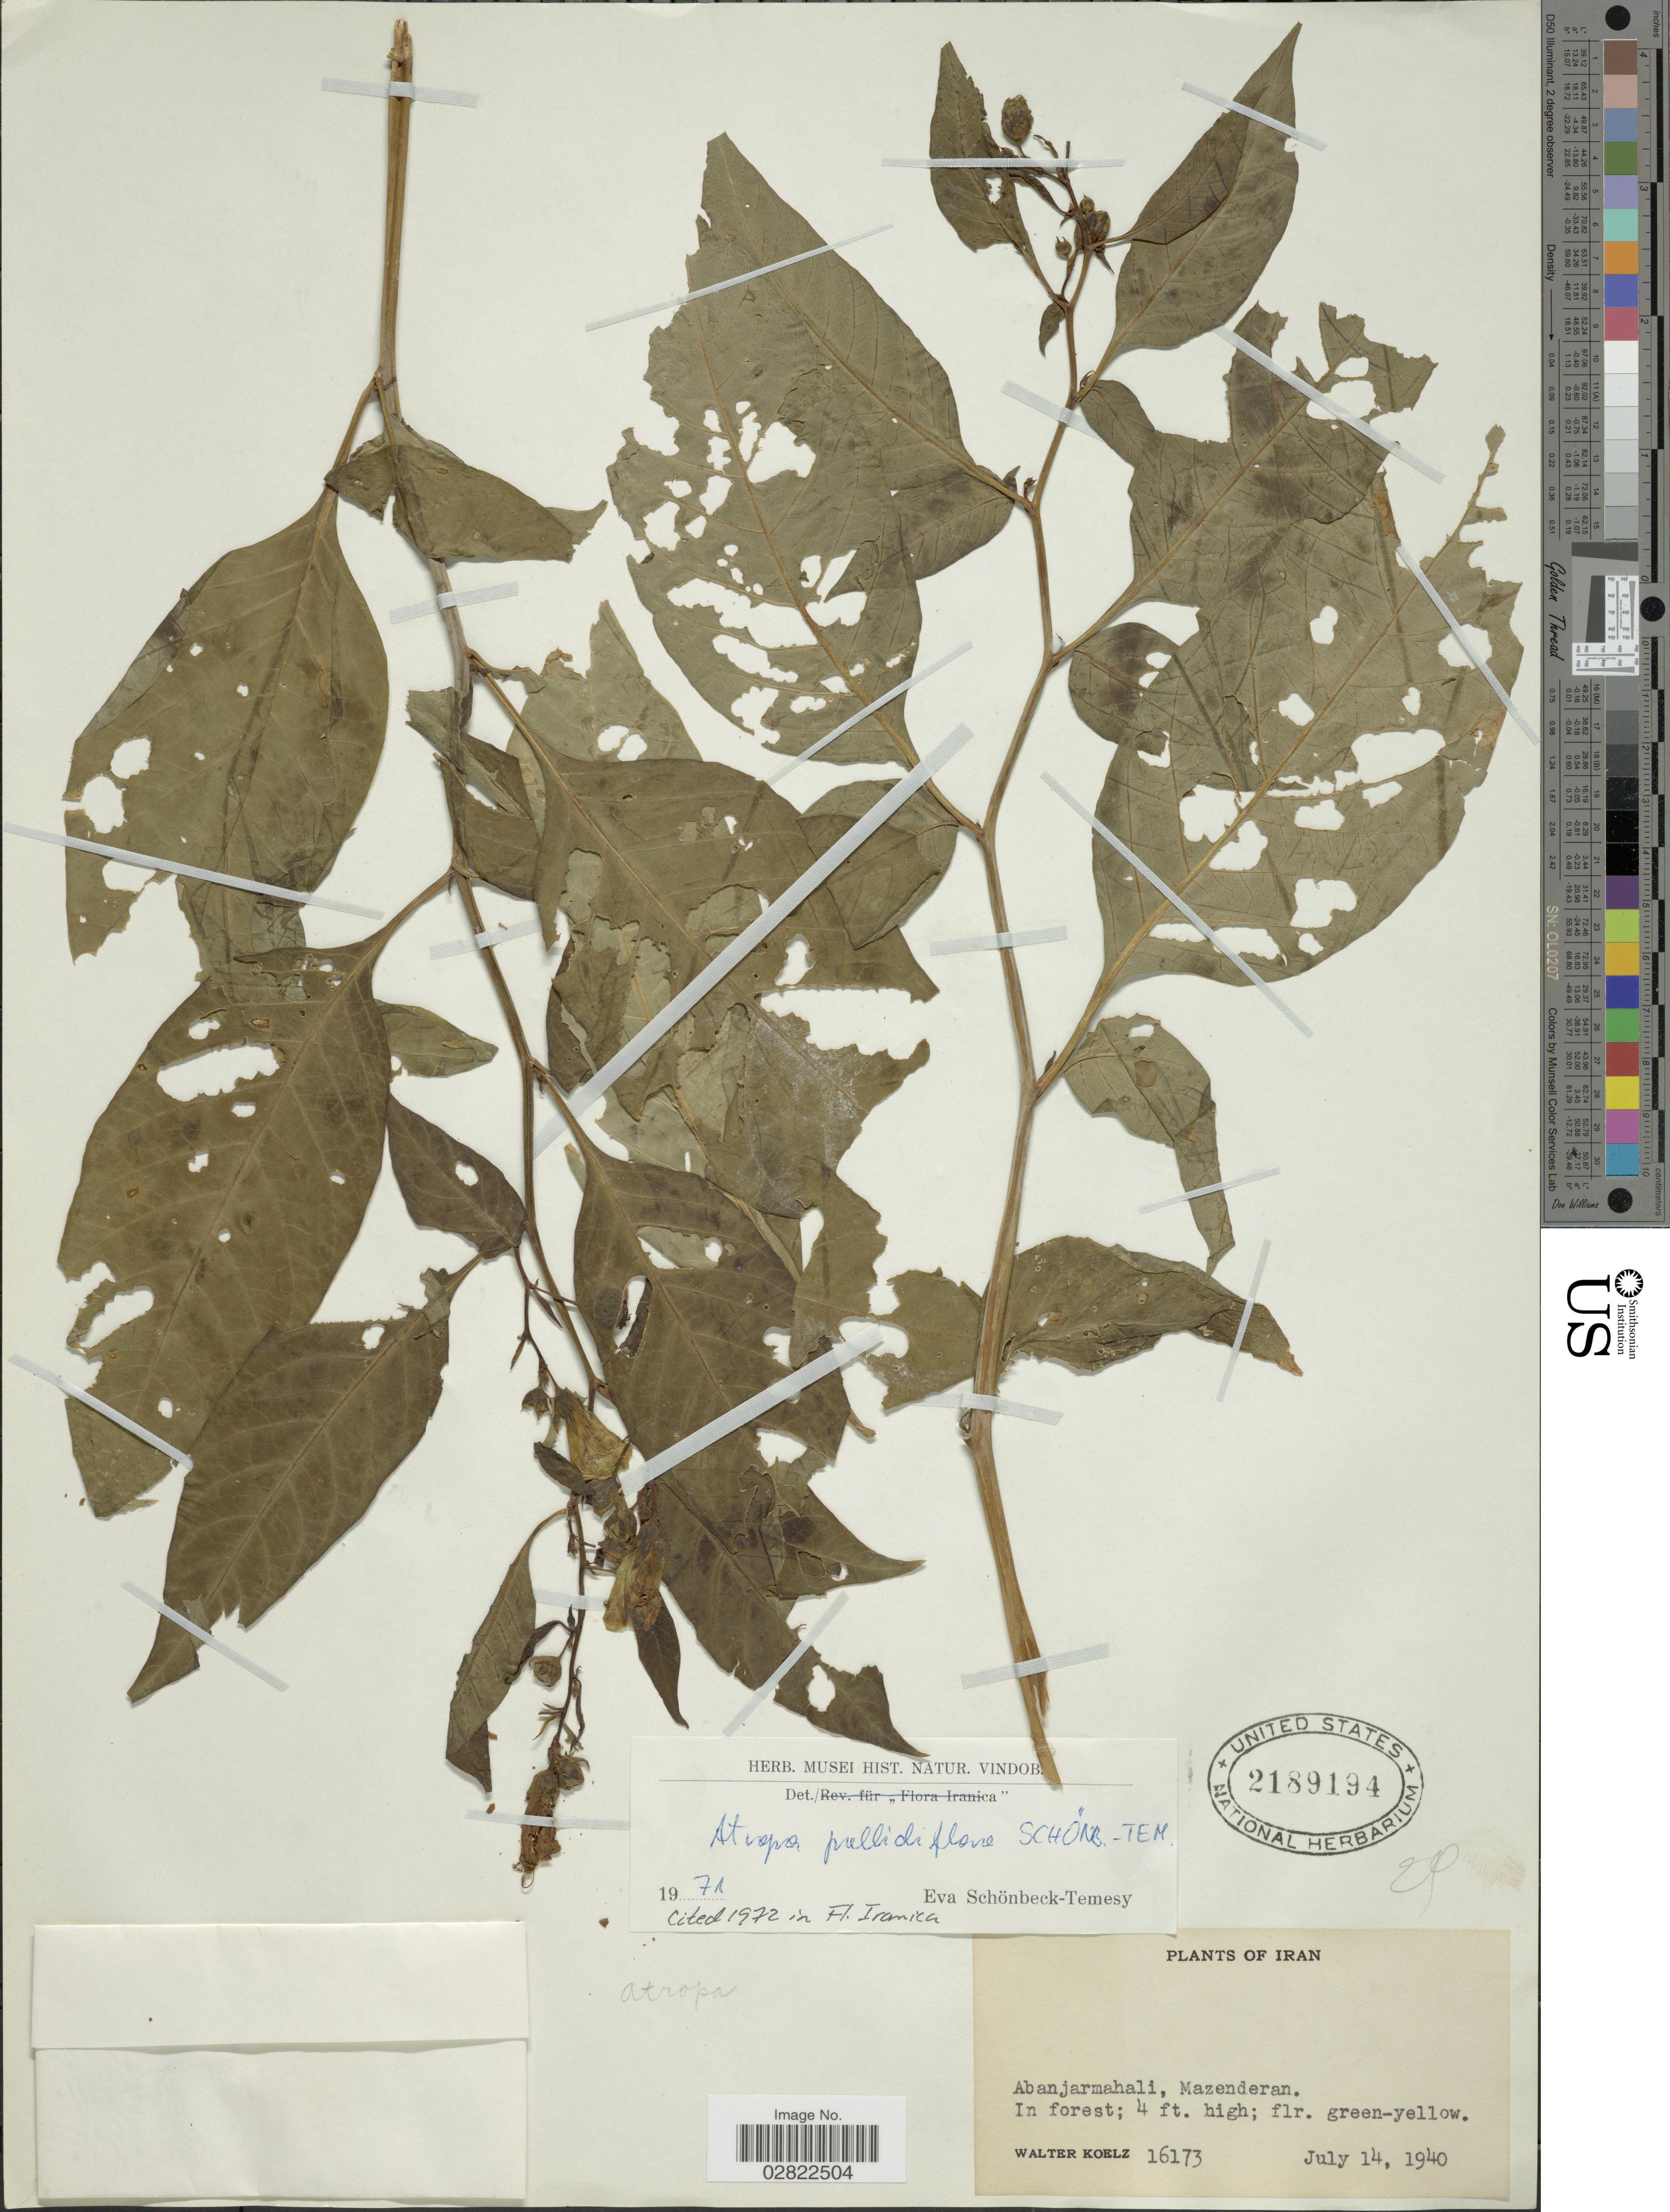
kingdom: Plantae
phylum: Tracheophyta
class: Magnoliopsida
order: Solanales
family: Solanaceae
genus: Atropa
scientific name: Atropa pallidiflora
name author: Schönb.-Tem.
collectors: W. N. Koelz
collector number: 16173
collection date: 1940-07-14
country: Iran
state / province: Mazandaran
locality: Abanjarmahali, Mazenderan.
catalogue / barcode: US 2189194